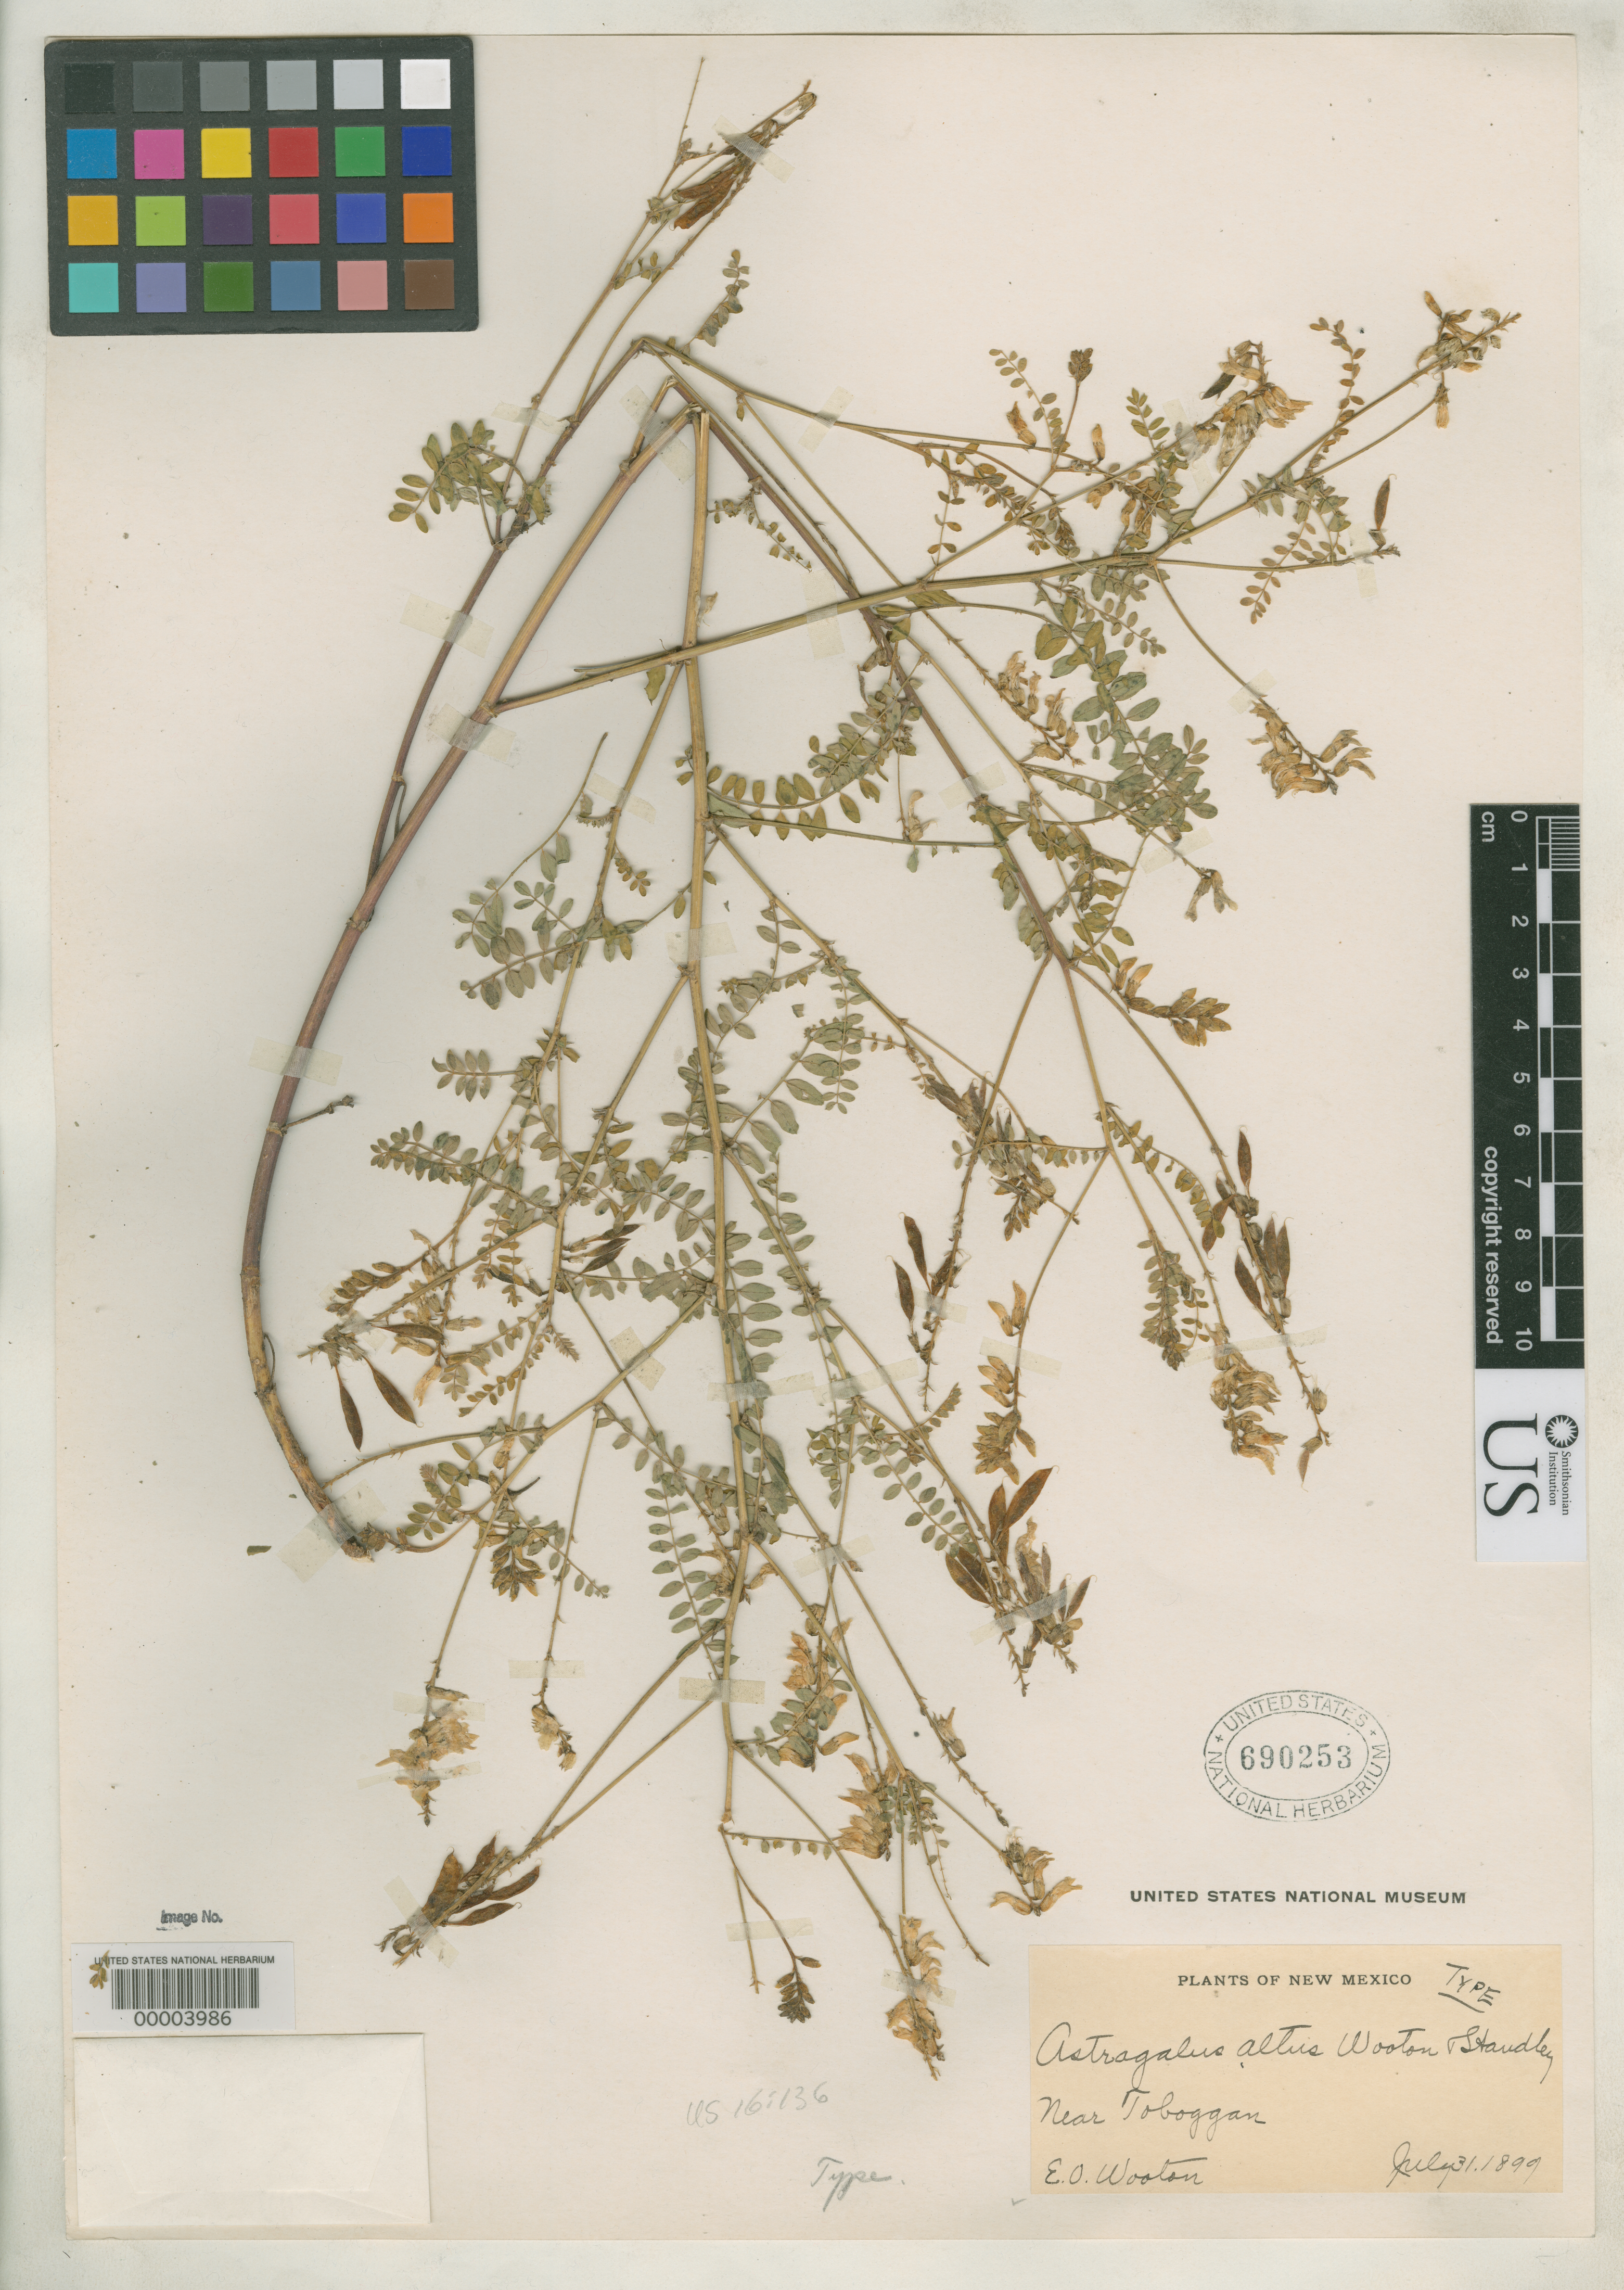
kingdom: Plantae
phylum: Tracheophyta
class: Magnoliopsida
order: Fabales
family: Fabaceae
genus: Astragalus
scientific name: Astragalus altus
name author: Wooton & Standl.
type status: Holotype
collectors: E. O. Wooton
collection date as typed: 31 Jul 1899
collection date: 1899-07-31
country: United States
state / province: New Mexico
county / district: Otero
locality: Sacramento Mountains, Toboggan.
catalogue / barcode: US 690253